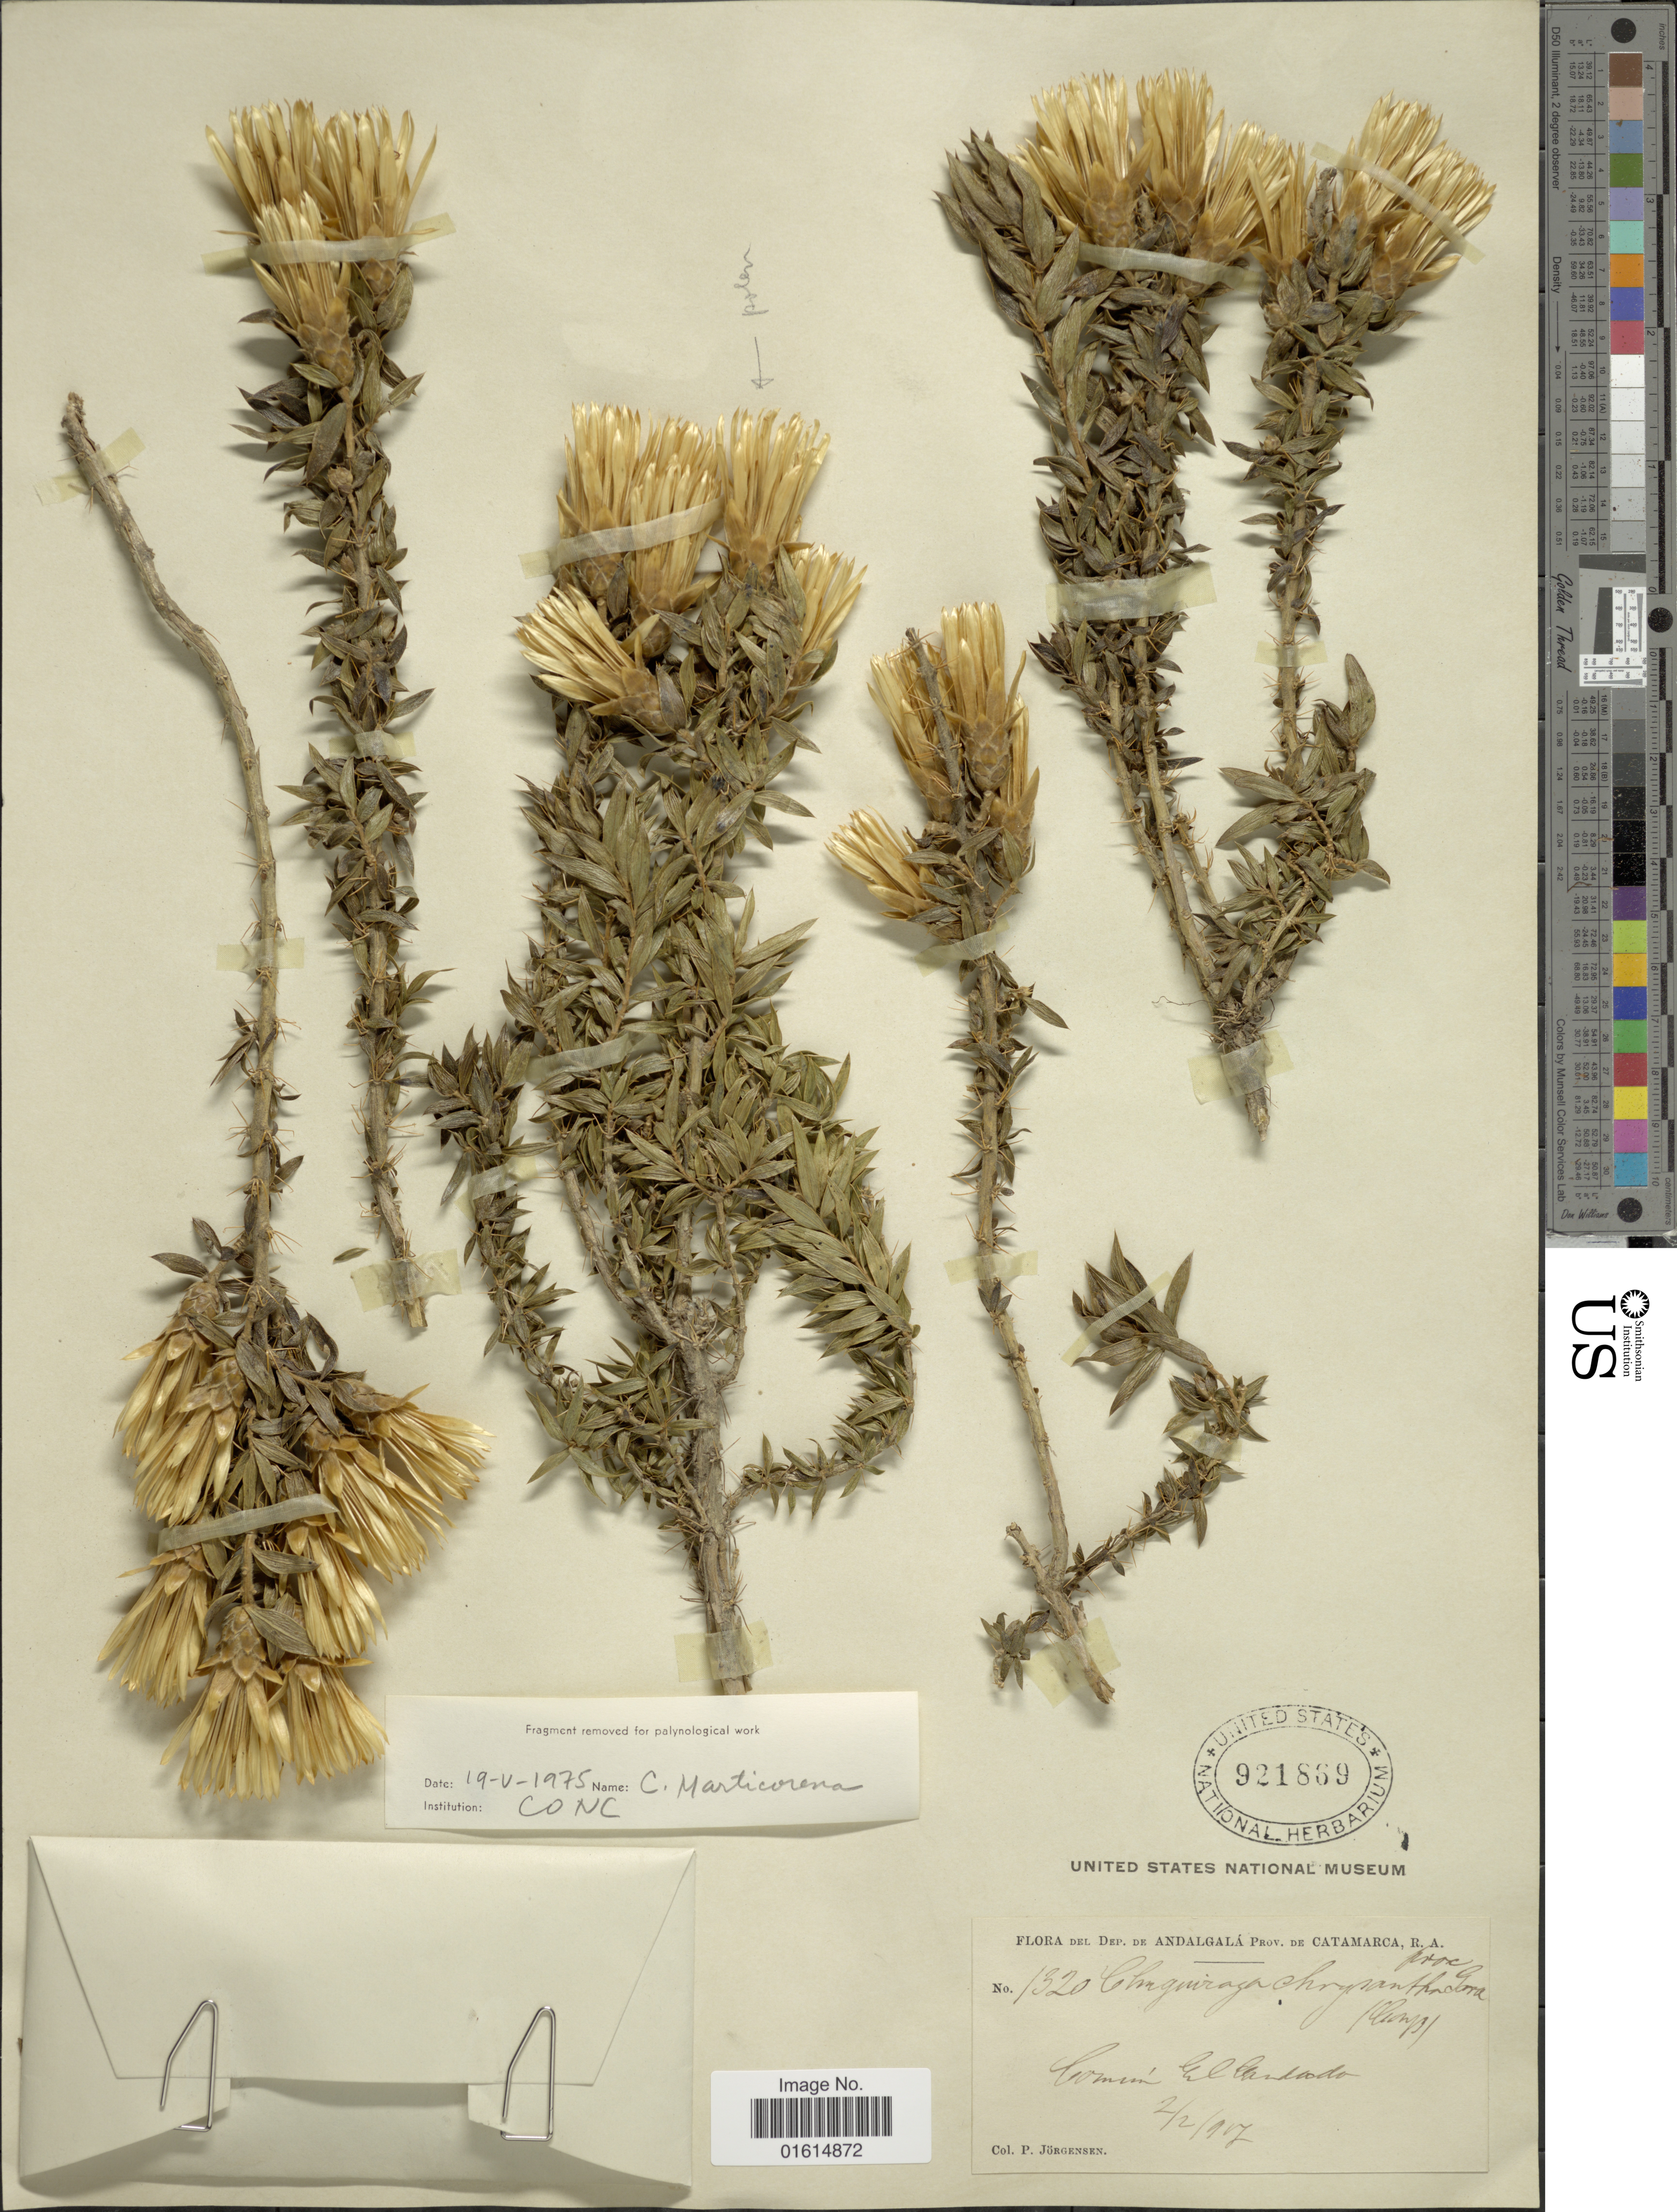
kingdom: Plantae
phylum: Tracheophyta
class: Magnoliopsida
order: Asterales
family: Asteraceae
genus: Chuquiraga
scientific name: Chuquiraga chrysantha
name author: Fielding & Gardner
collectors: P. Jörgensen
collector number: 1320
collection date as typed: Transcribed d/m/y: 2/2/97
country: Argentina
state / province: Catamarca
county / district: Andalgalá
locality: Comun El Candado.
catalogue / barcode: US 921869